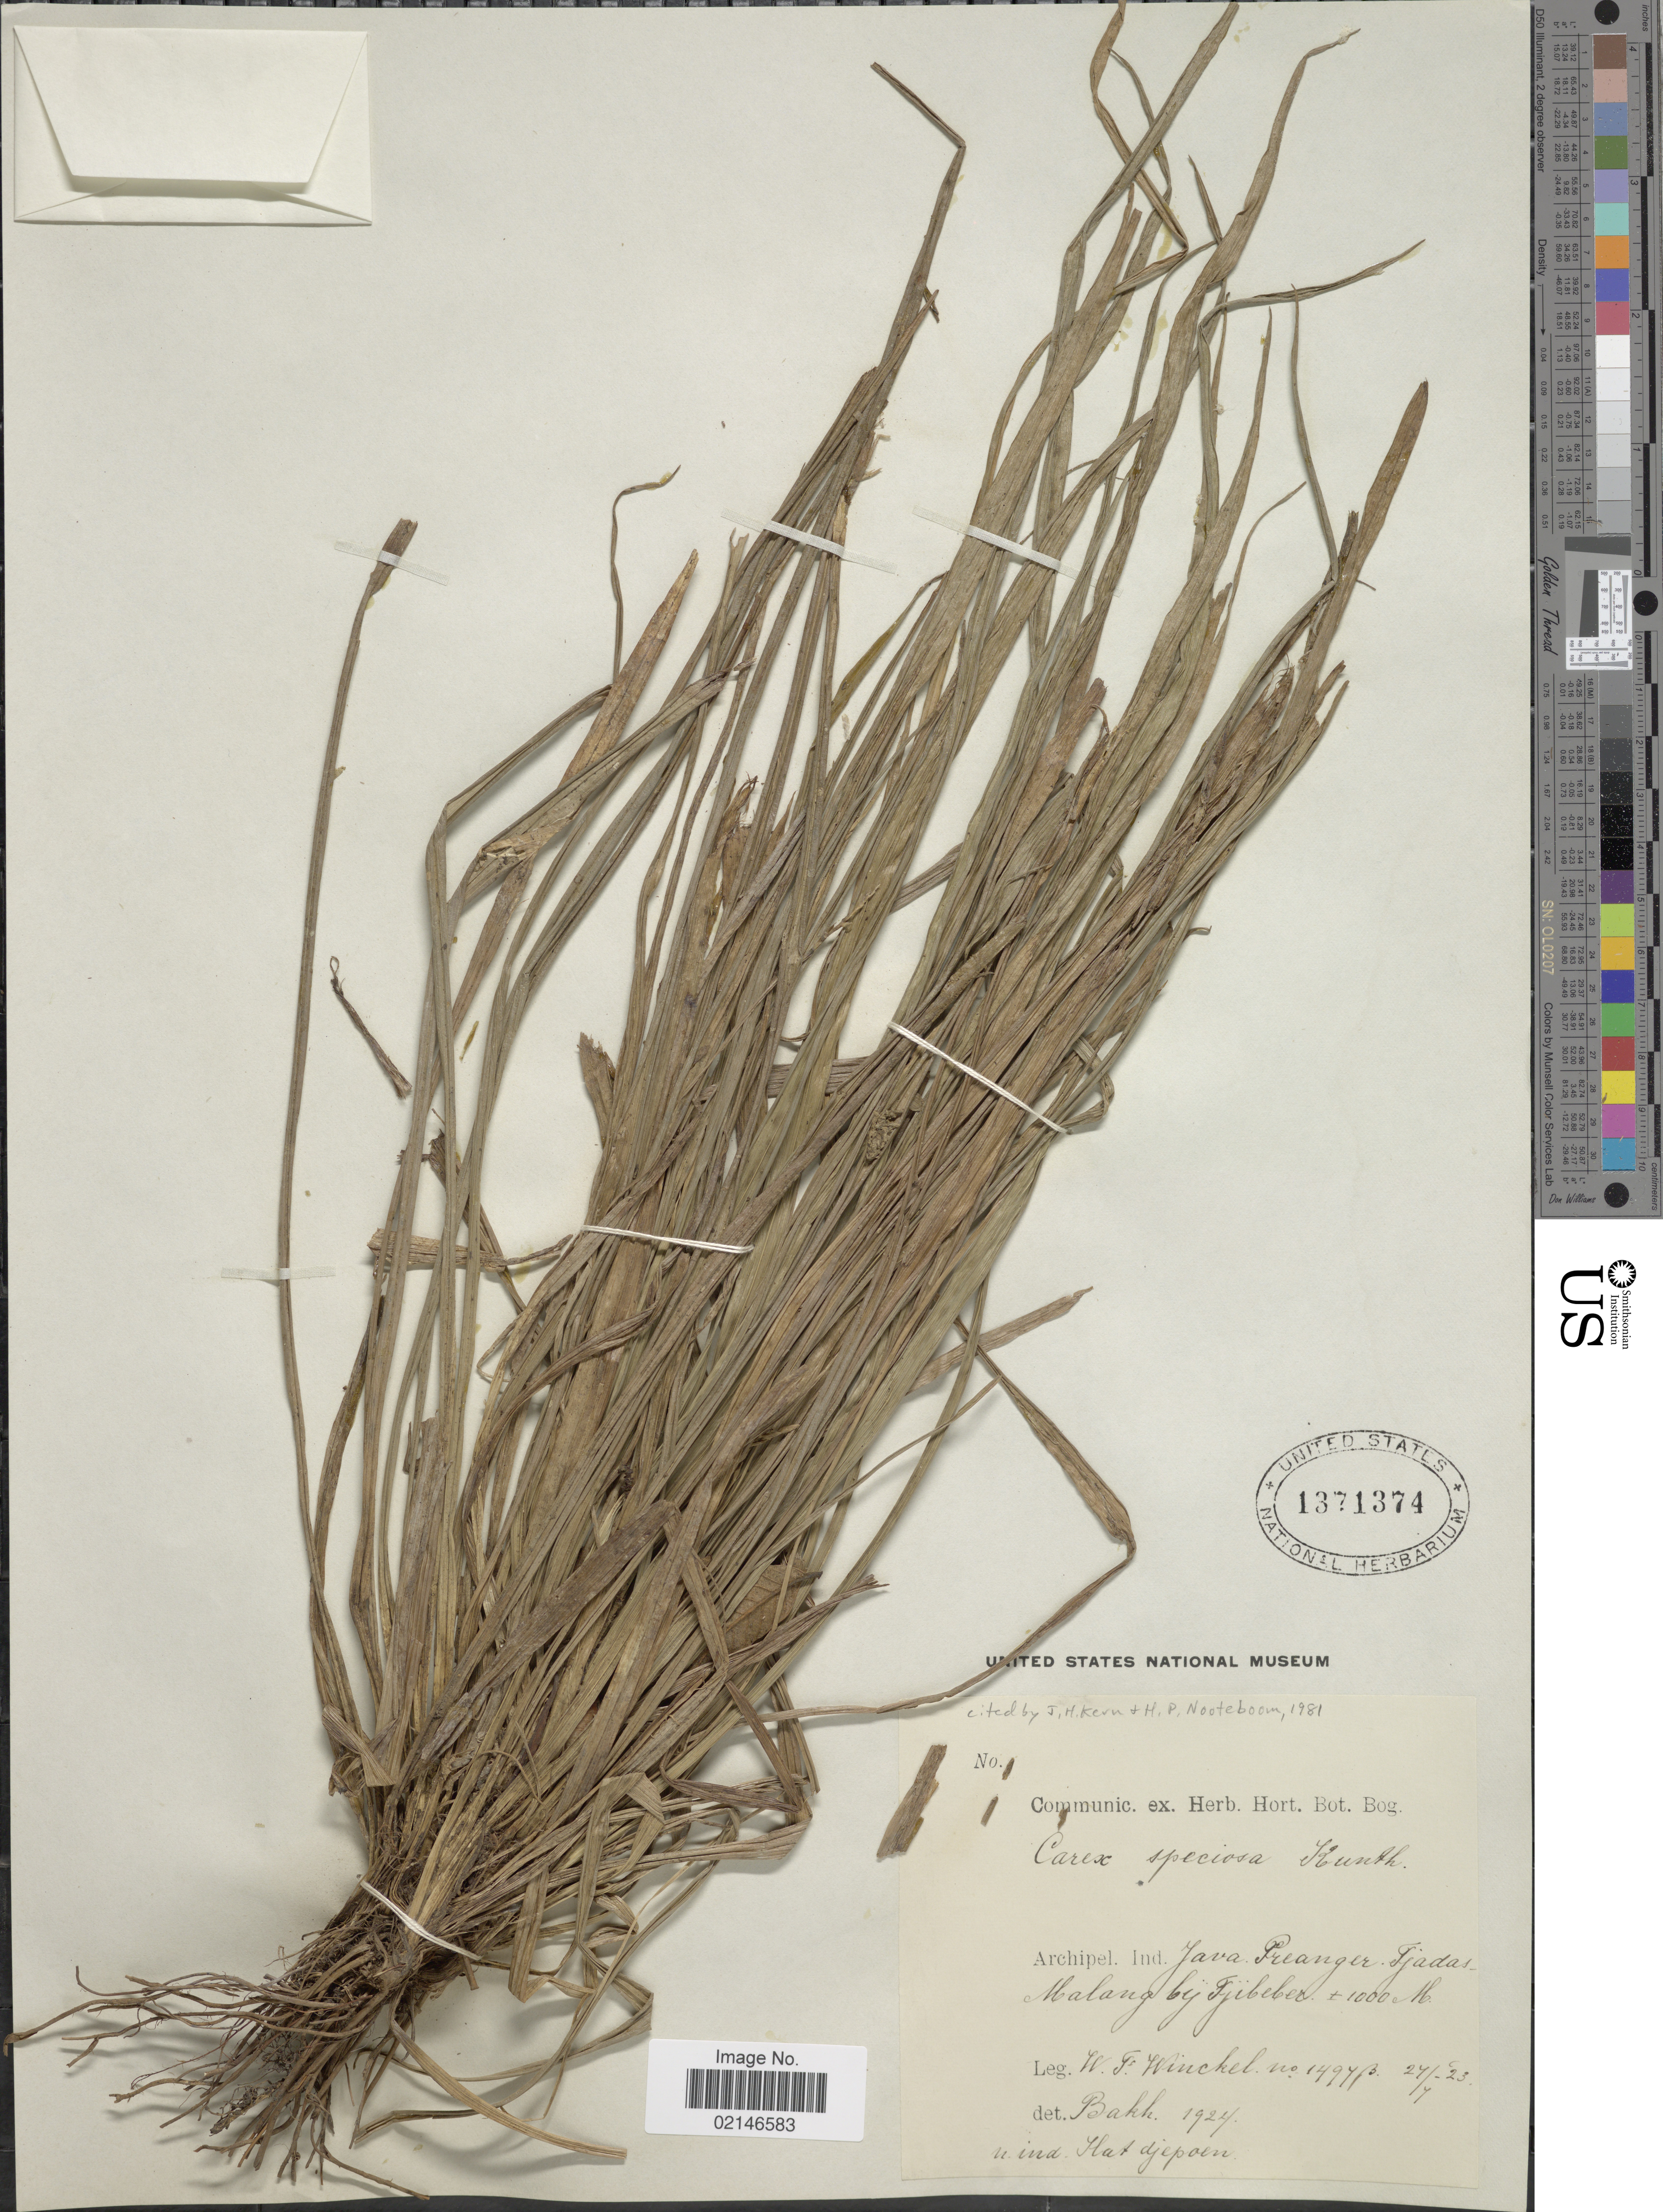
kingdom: Plantae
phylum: Tracheophyta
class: Liliopsida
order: Poales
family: Cyperaceae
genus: Carex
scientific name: Carex speciosa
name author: Kunth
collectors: W. Winckel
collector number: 1497B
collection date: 1923-07-27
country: Indonesia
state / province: Java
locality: Archipel. Ind. Java. Preanger. Tjadas Malang bij Tjibeber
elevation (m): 1000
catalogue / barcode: US 1371374